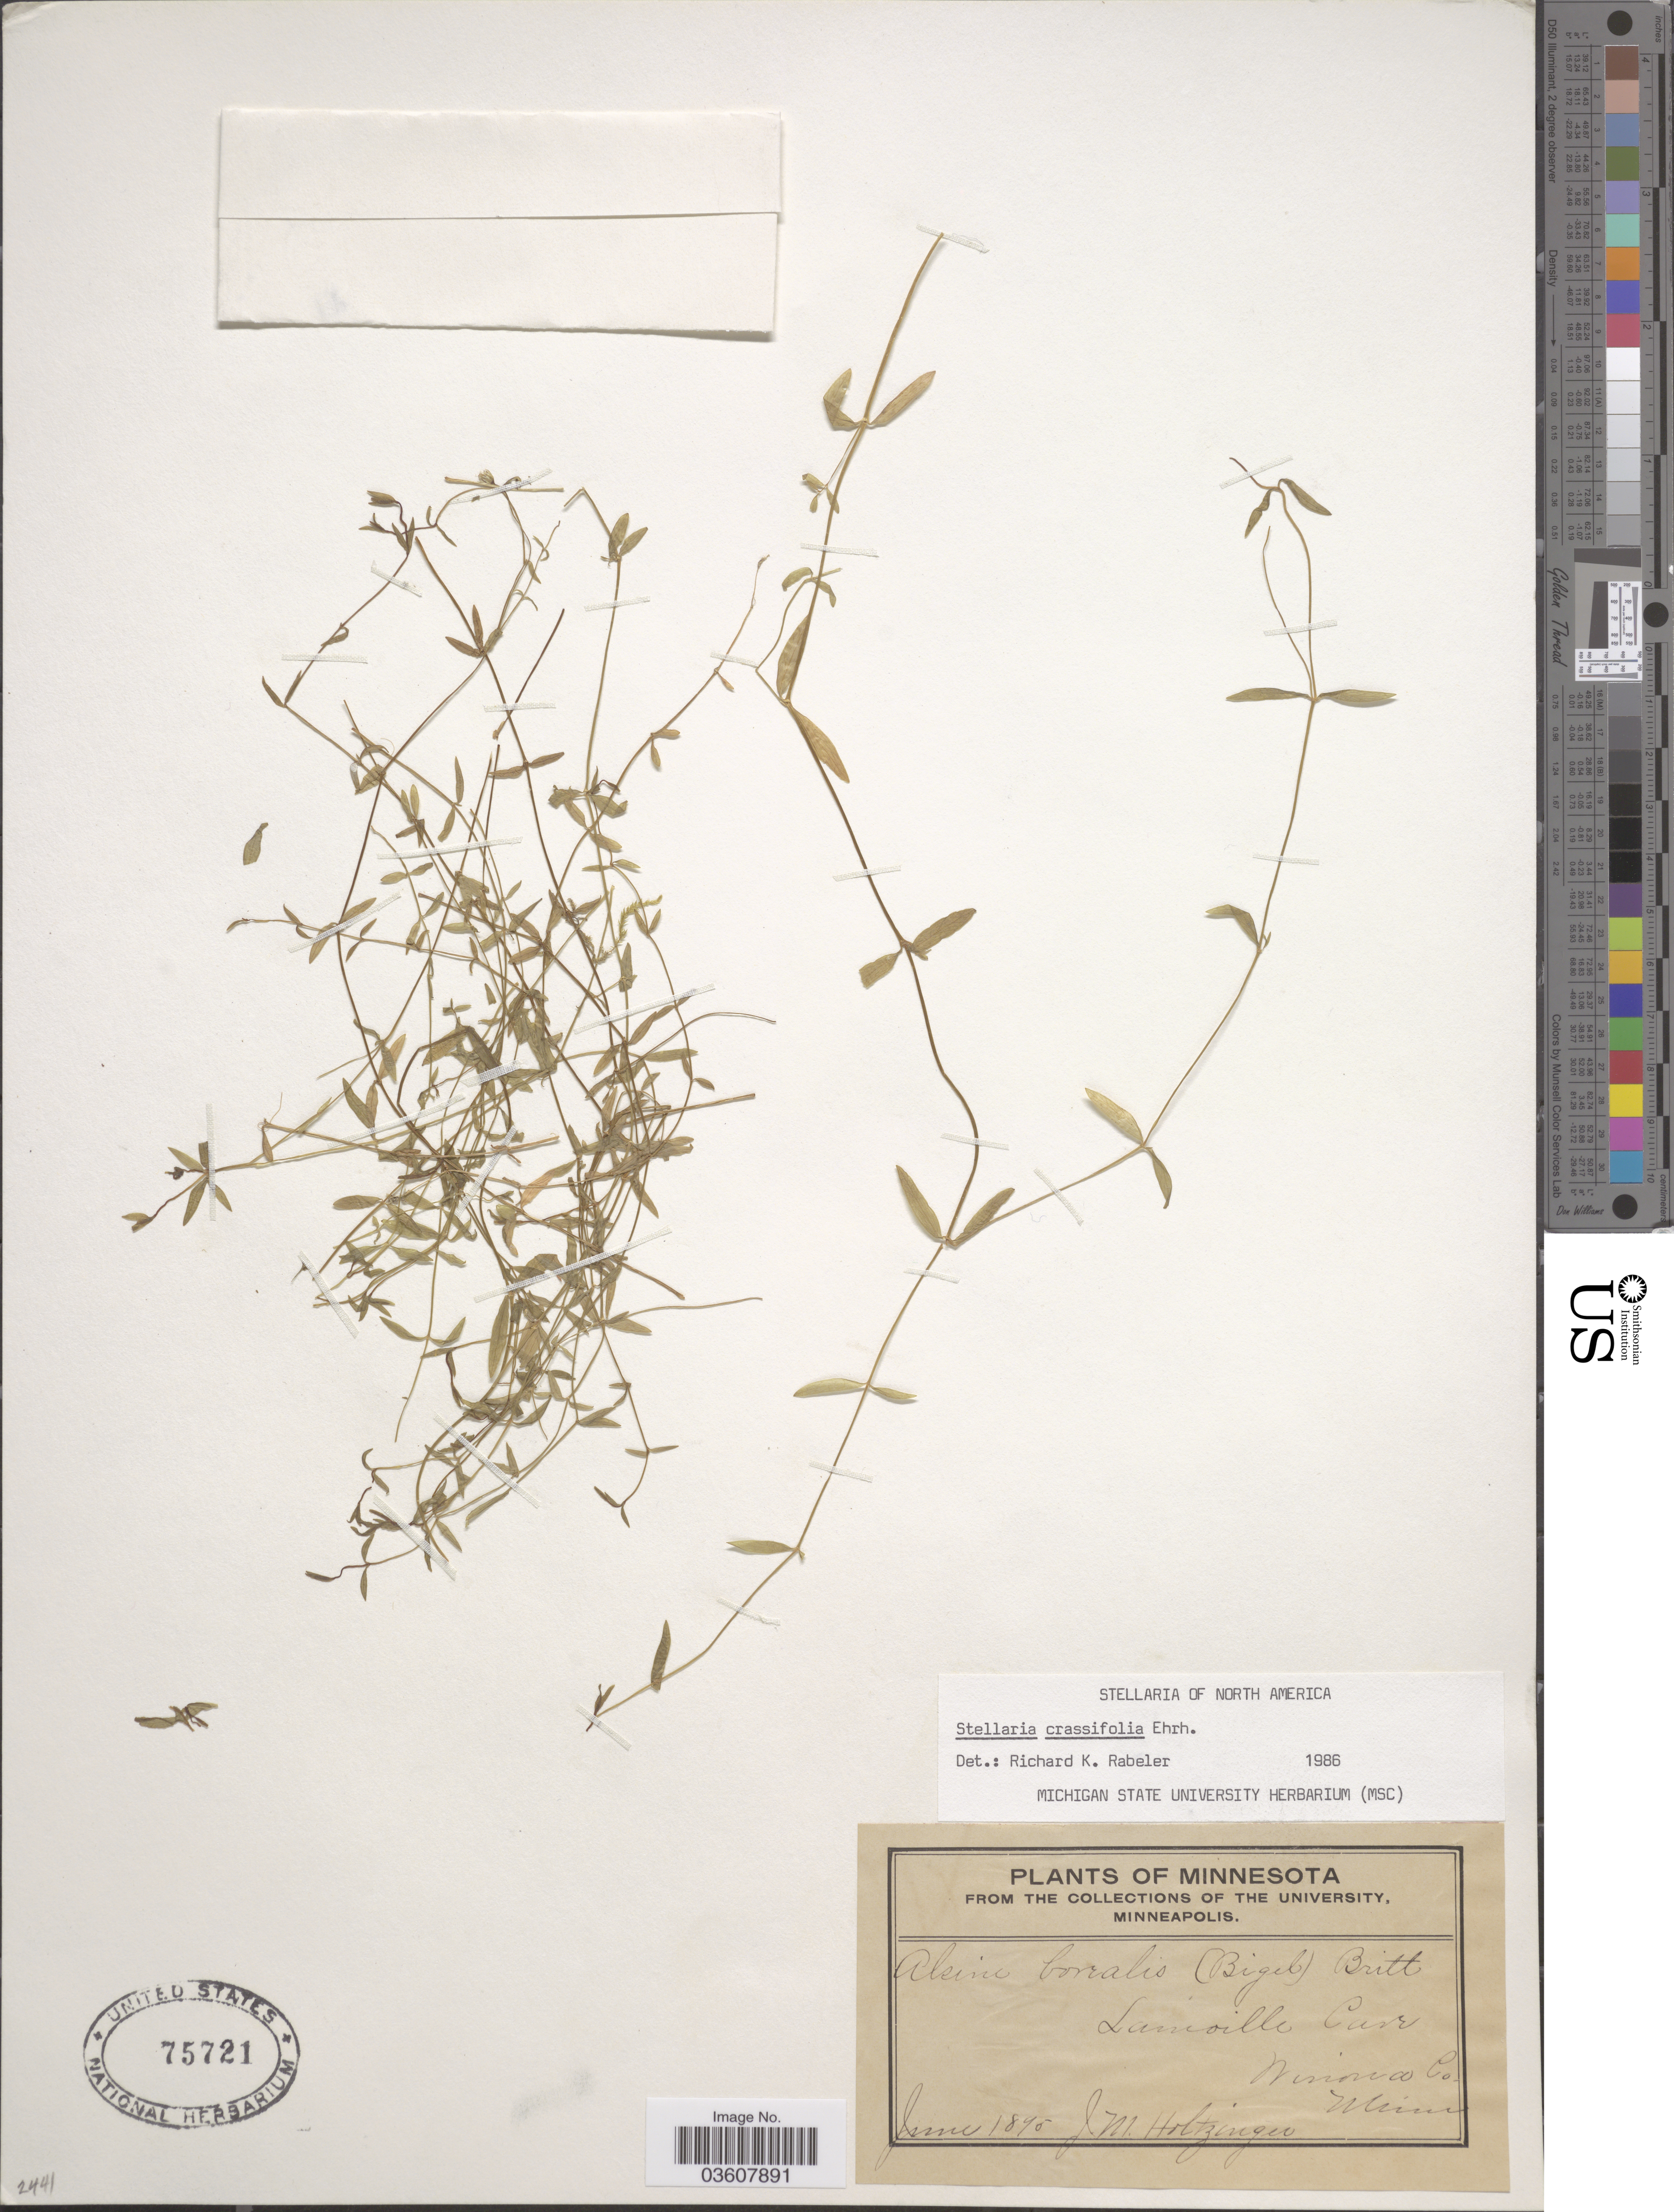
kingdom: Plantae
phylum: Tracheophyta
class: Magnoliopsida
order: Caryophyllales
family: Caryophyllaceae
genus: Stellaria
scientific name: Stellaria crassifolia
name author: Ehrh.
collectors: J. M. Holzinger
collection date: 1895-06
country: United States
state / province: Minnesota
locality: Lamoille Cave. Winona Co.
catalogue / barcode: US 75721